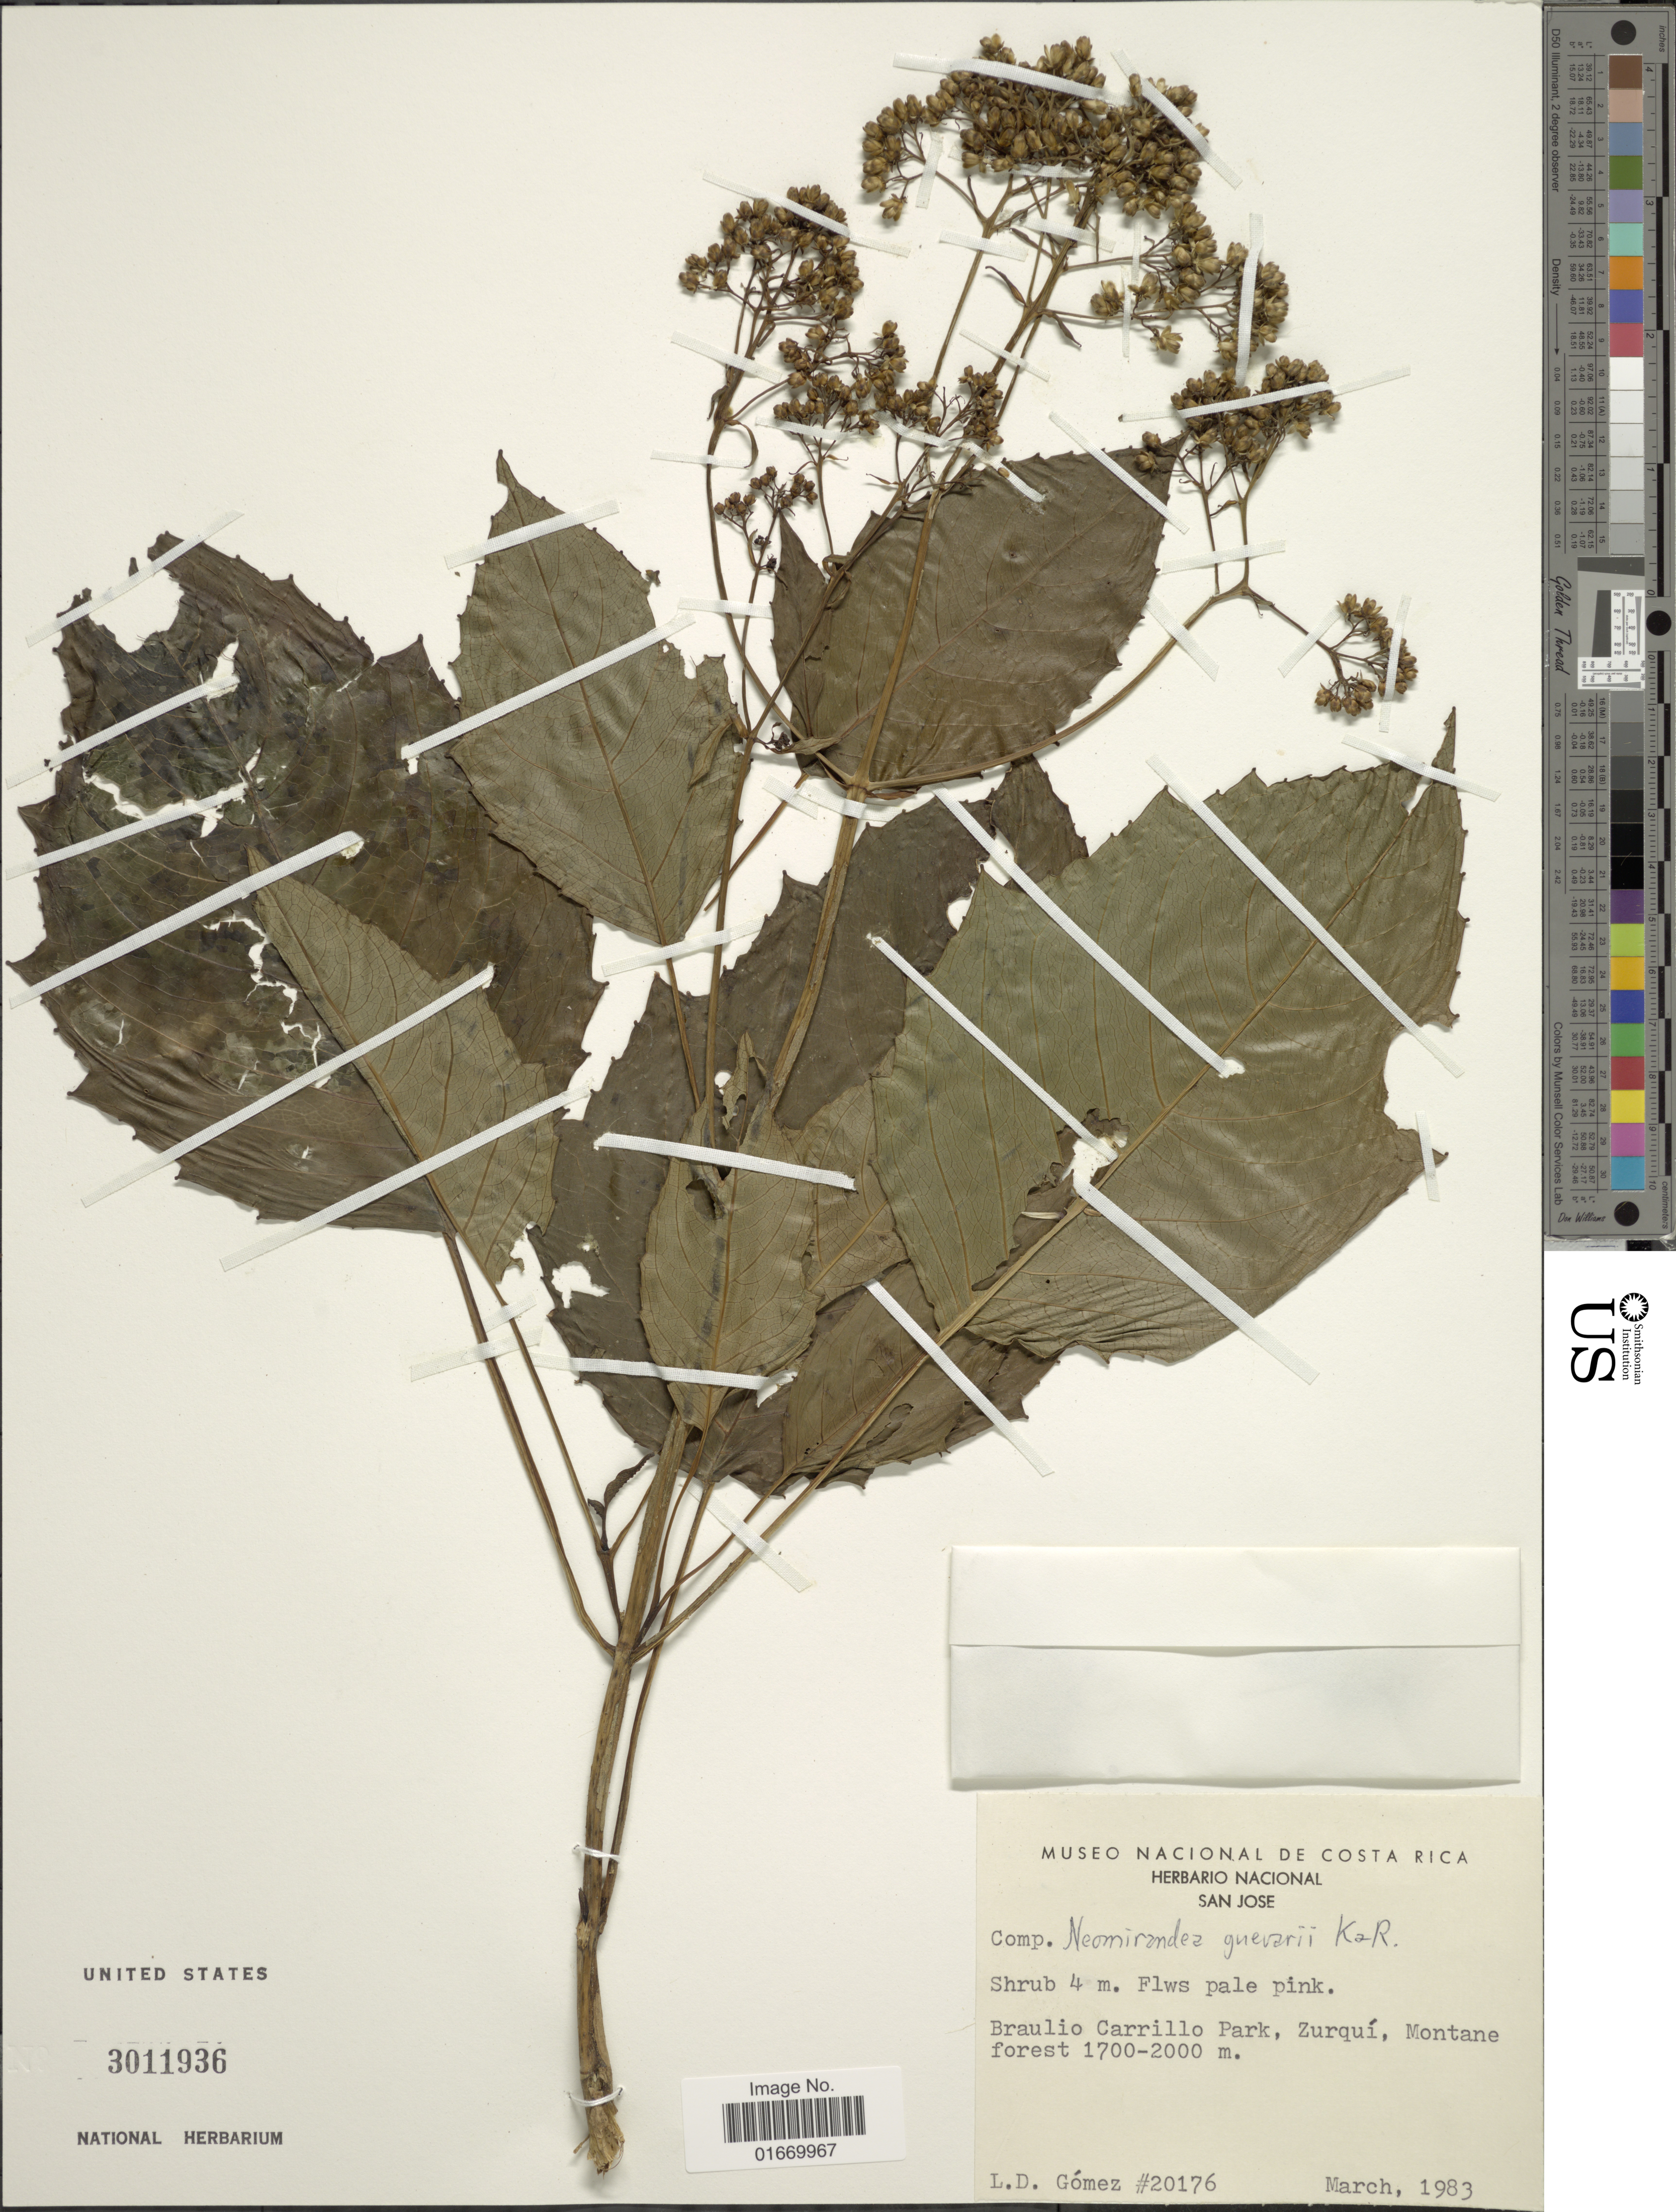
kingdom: Plantae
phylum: Tracheophyta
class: Magnoliopsida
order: Asterales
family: Asteraceae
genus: Neomirandea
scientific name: Neomirandea guevarii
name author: R.M. King & H. Rob.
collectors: L. Gomez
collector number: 20176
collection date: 1983-03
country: Costa Rica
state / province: San Jose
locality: Braulio Carrillo Park, Zurqui, Montane forest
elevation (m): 1700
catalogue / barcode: US 3011936